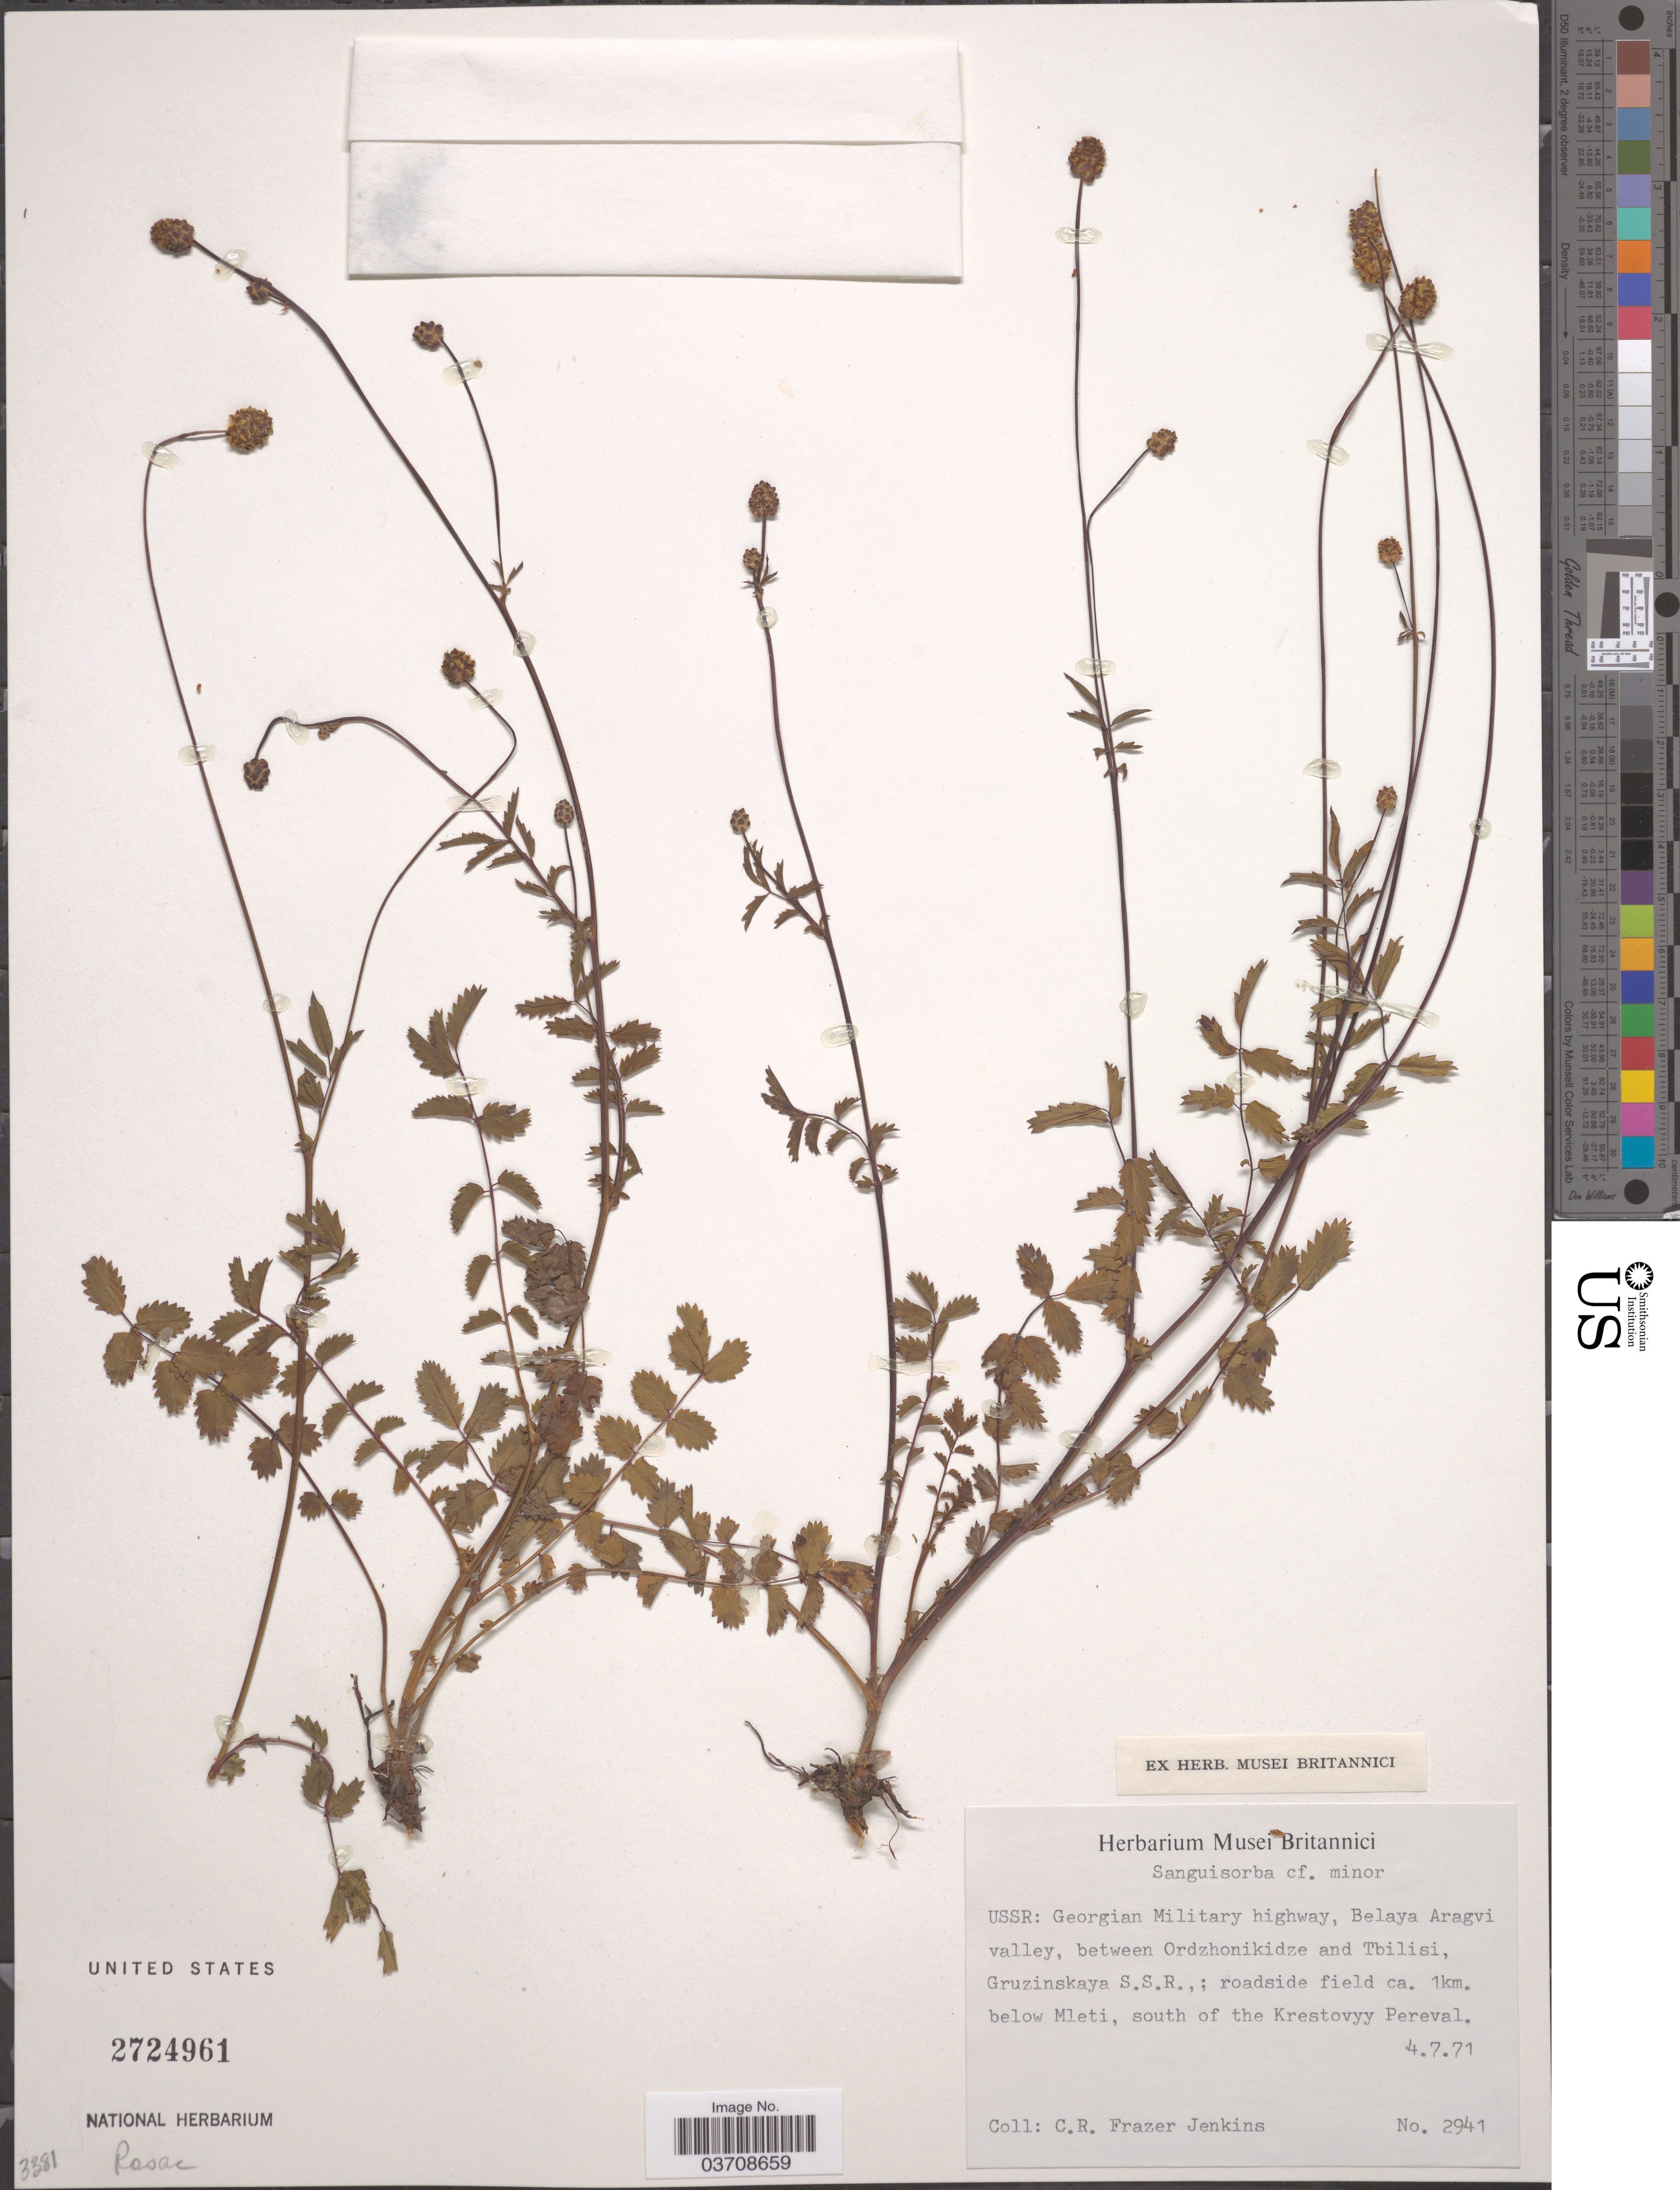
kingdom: Plantae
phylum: Tracheophyta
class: Magnoliopsida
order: Rosales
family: Rosaceae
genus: Sanguisorba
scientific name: Sanguisorba minor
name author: Scop.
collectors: C. R. Fraser-Jenkins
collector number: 2941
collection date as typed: Transcribed d/m/y: 4/7/71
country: Georgia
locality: USSR: Georgian Military highway, Belaya Aragvi valley, between Ordzhonikidze and Tbilisi, Gruzinskaya S.S.R.: roadside field ca. 1km. below Mleti, south of the Krestovyy Pereval.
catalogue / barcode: US 2724961